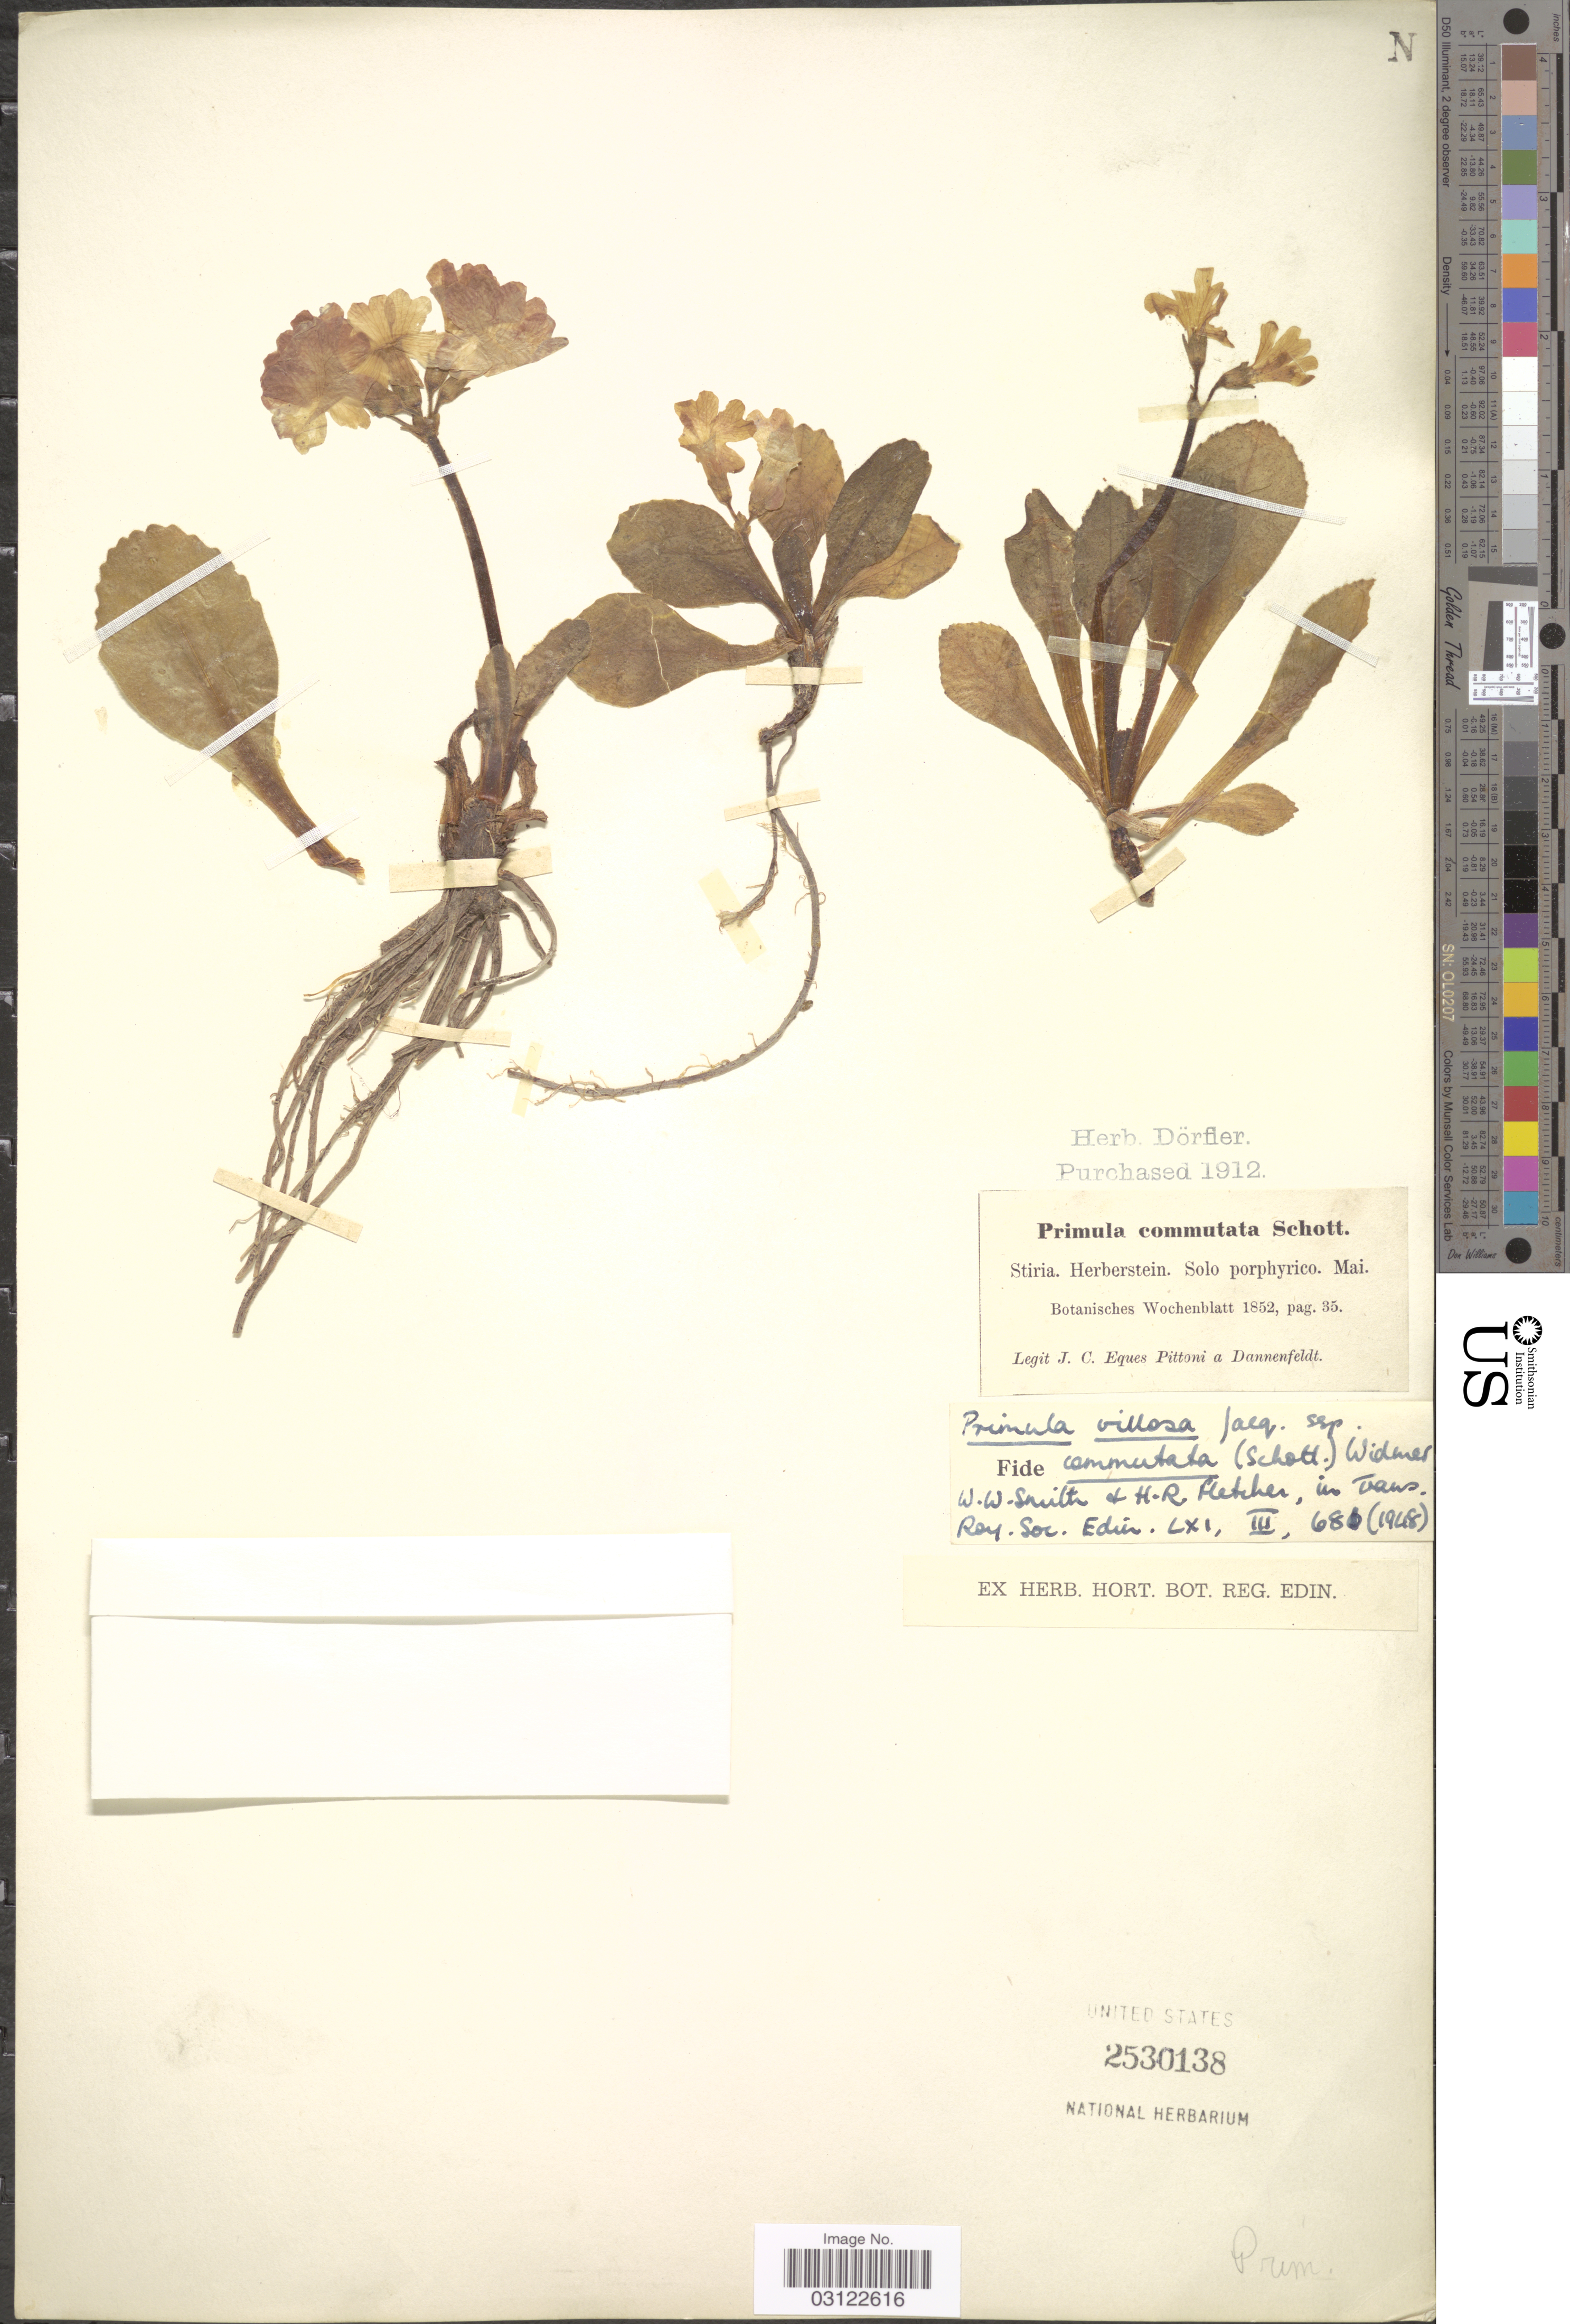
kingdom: Plantae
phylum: Tracheophyta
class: Magnoliopsida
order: Ericales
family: Primulaceae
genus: Primula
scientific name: Primula villosa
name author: Wulfen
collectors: J. Pittoni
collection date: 1852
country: Austria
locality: Stiria. Herberstein.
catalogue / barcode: US 2530138